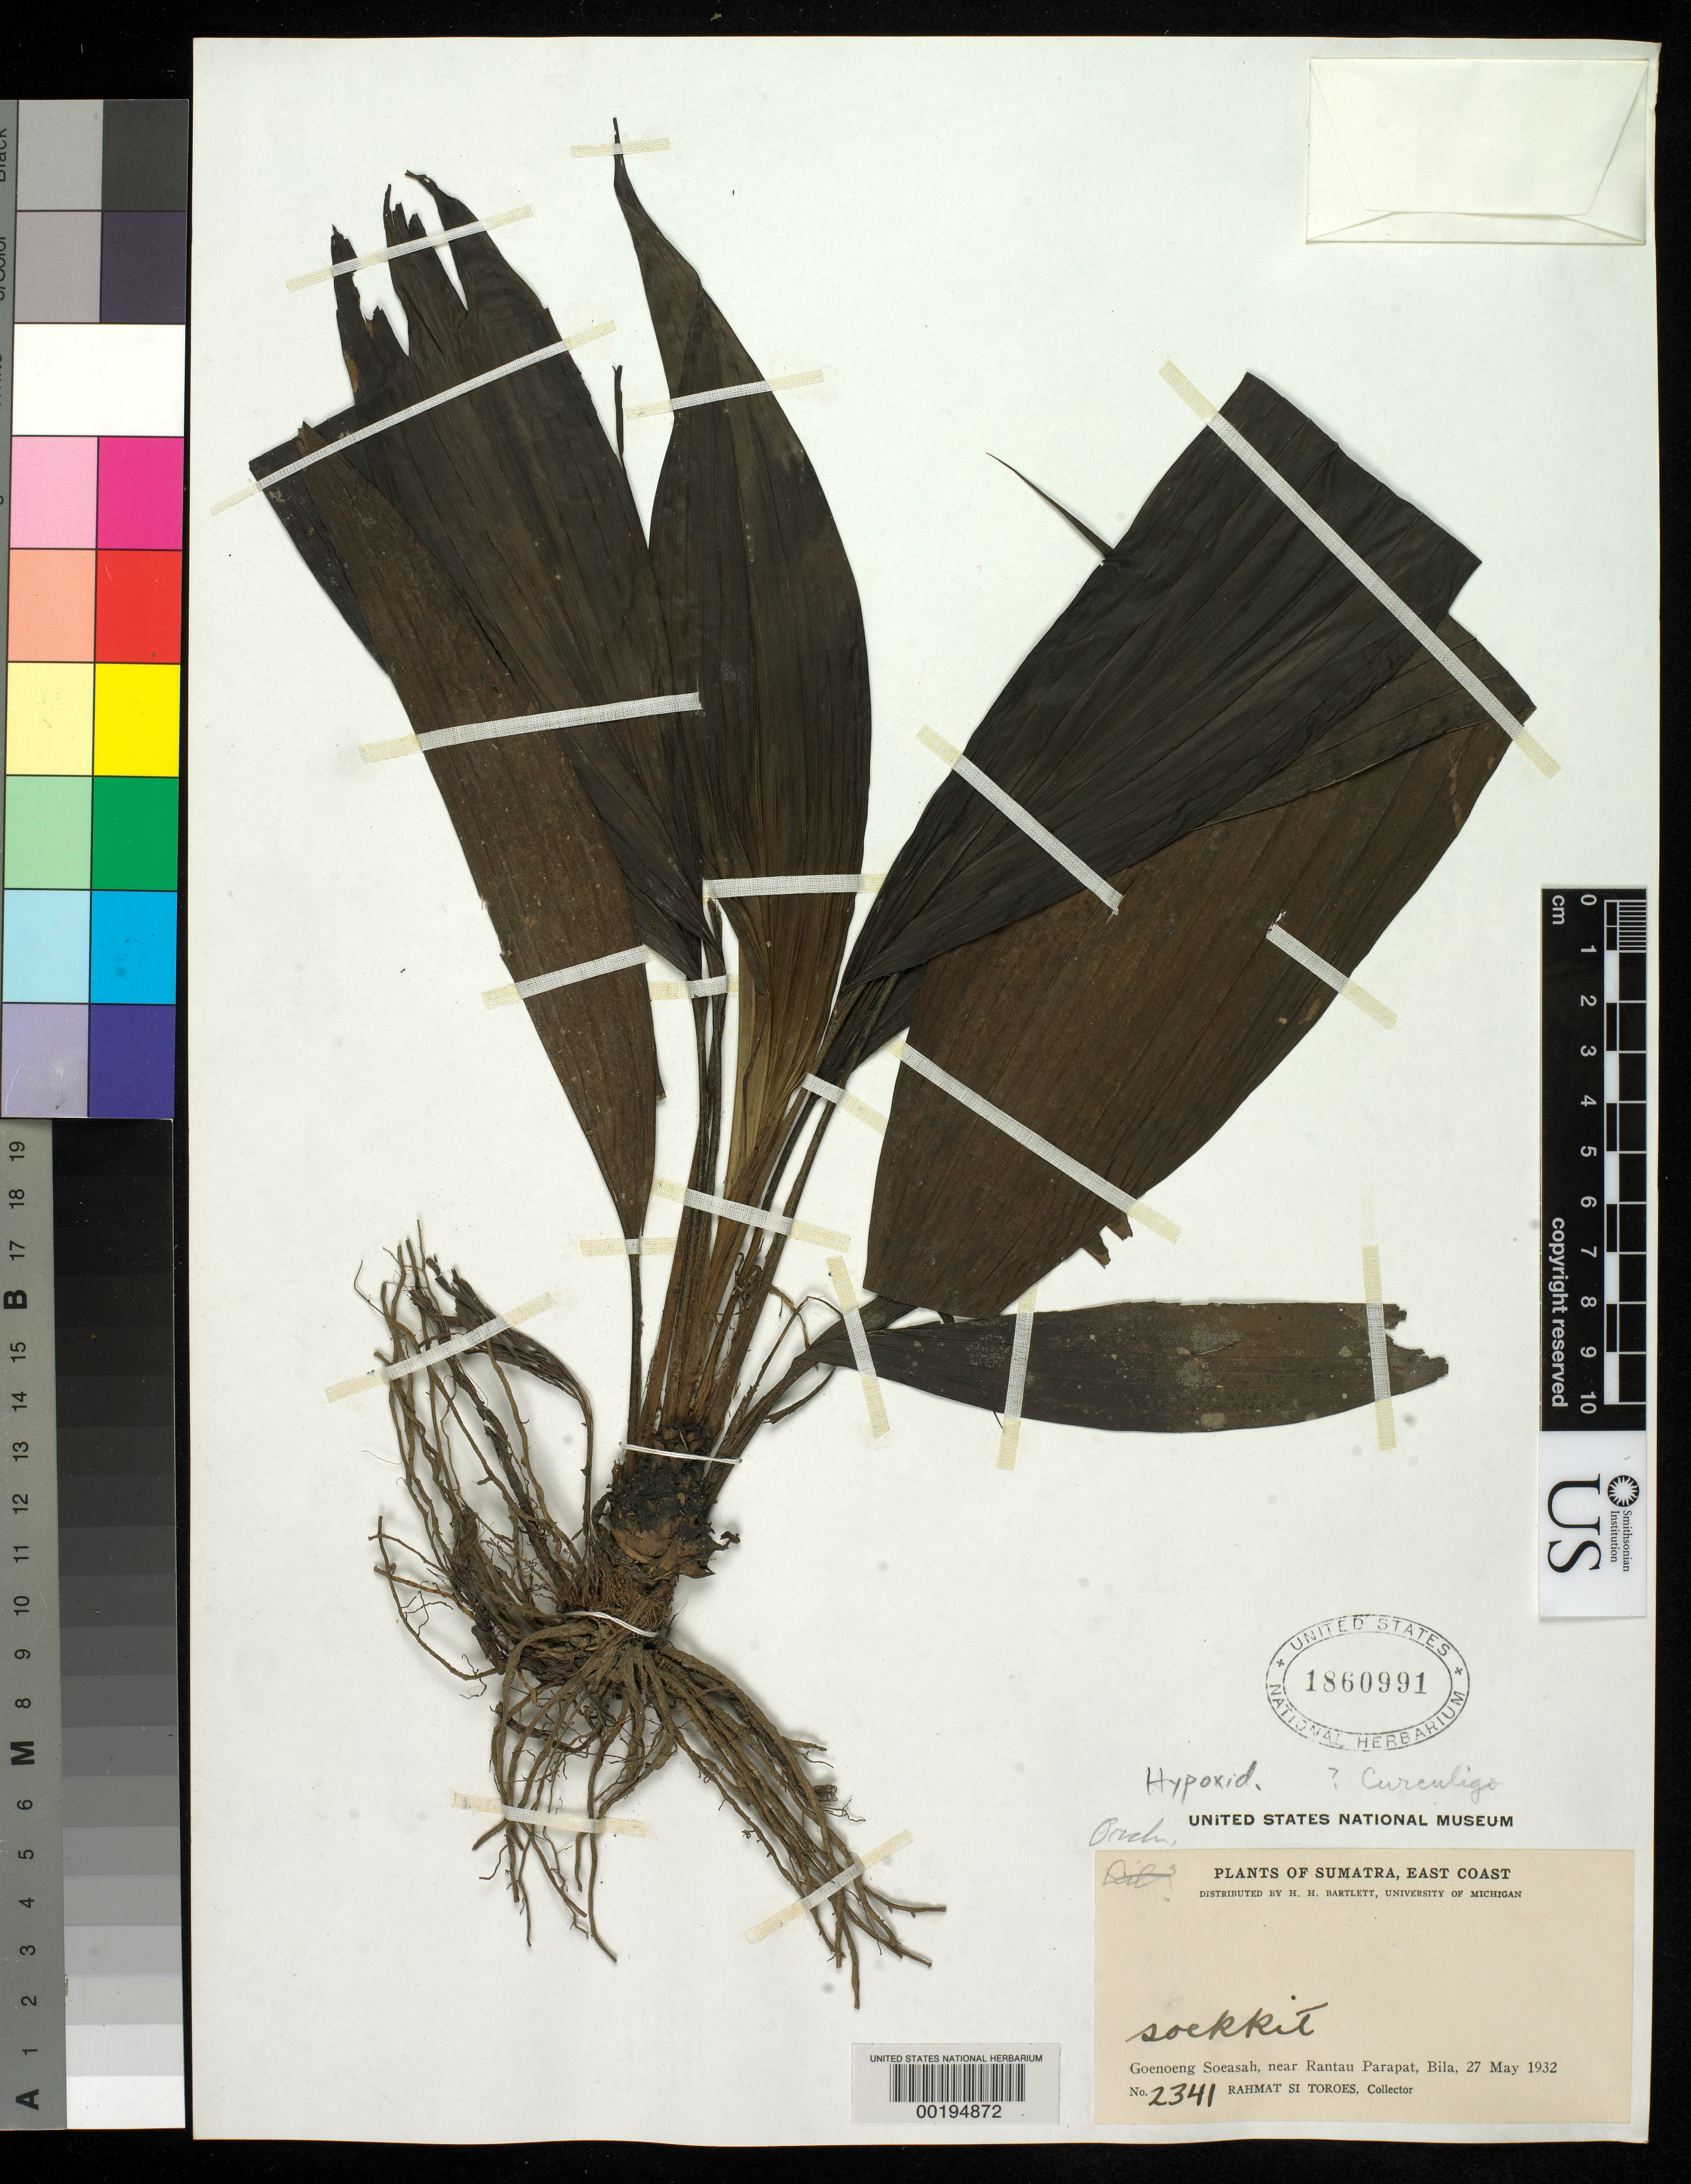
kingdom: Plantae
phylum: Tracheophyta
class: Liliopsida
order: Asparagales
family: Hypoxidaceae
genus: Curculigo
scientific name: Curculigo sp.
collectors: Rahmat Si Boeea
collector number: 2341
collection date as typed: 27 May 1932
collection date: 1932-05-27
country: Indonesia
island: Sumatra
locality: Soekkit, goenoeng soeasah, near rantau parapat, bila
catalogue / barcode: US 1860991